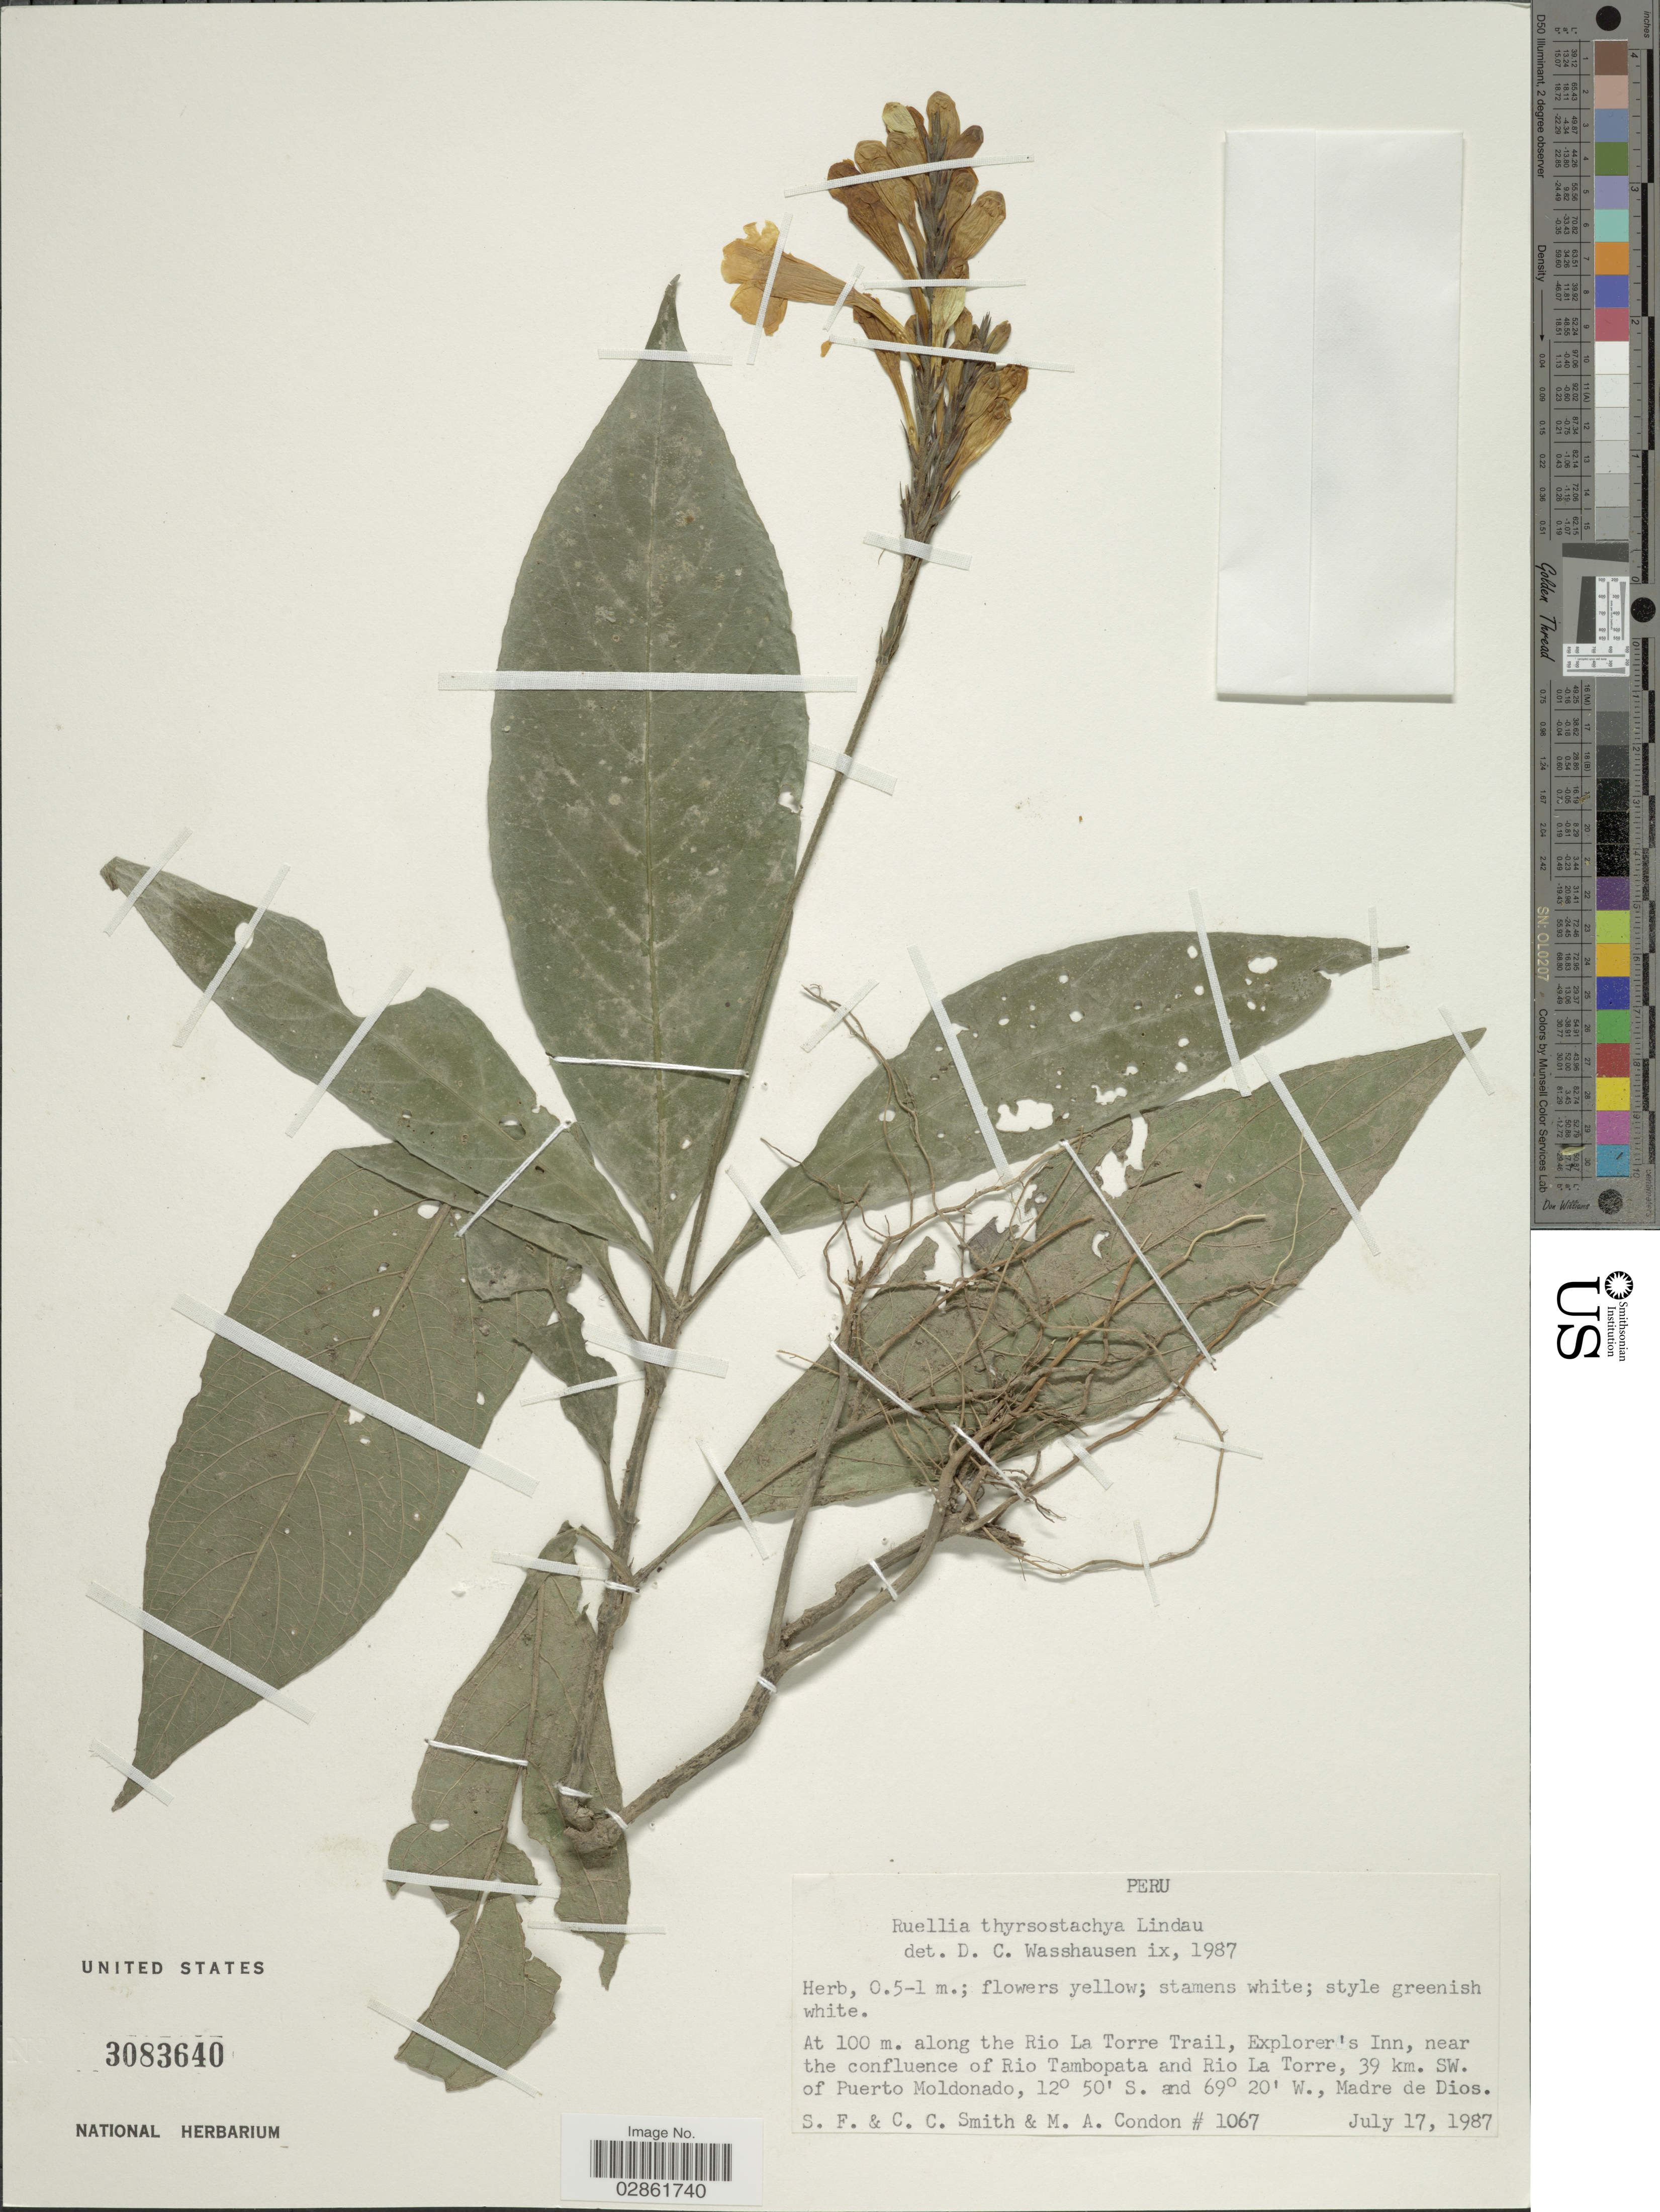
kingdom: Plantae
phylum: Tracheophyta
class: Magnoliopsida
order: Lamiales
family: Acanthaceae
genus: Ruellia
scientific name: Ruellia proxima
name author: Lindau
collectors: S.F. Smith, C. C. Smith & M. Condon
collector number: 1067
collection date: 1987-07-17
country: Peru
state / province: Madre de Dios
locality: At 100 m. along the Rio La Torre Trail, Explorer's Inn, near the confluence of Rio Tambopata and Rio La Torre, 39 km. SW. of Puerto Moldonado.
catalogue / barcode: US 3083640